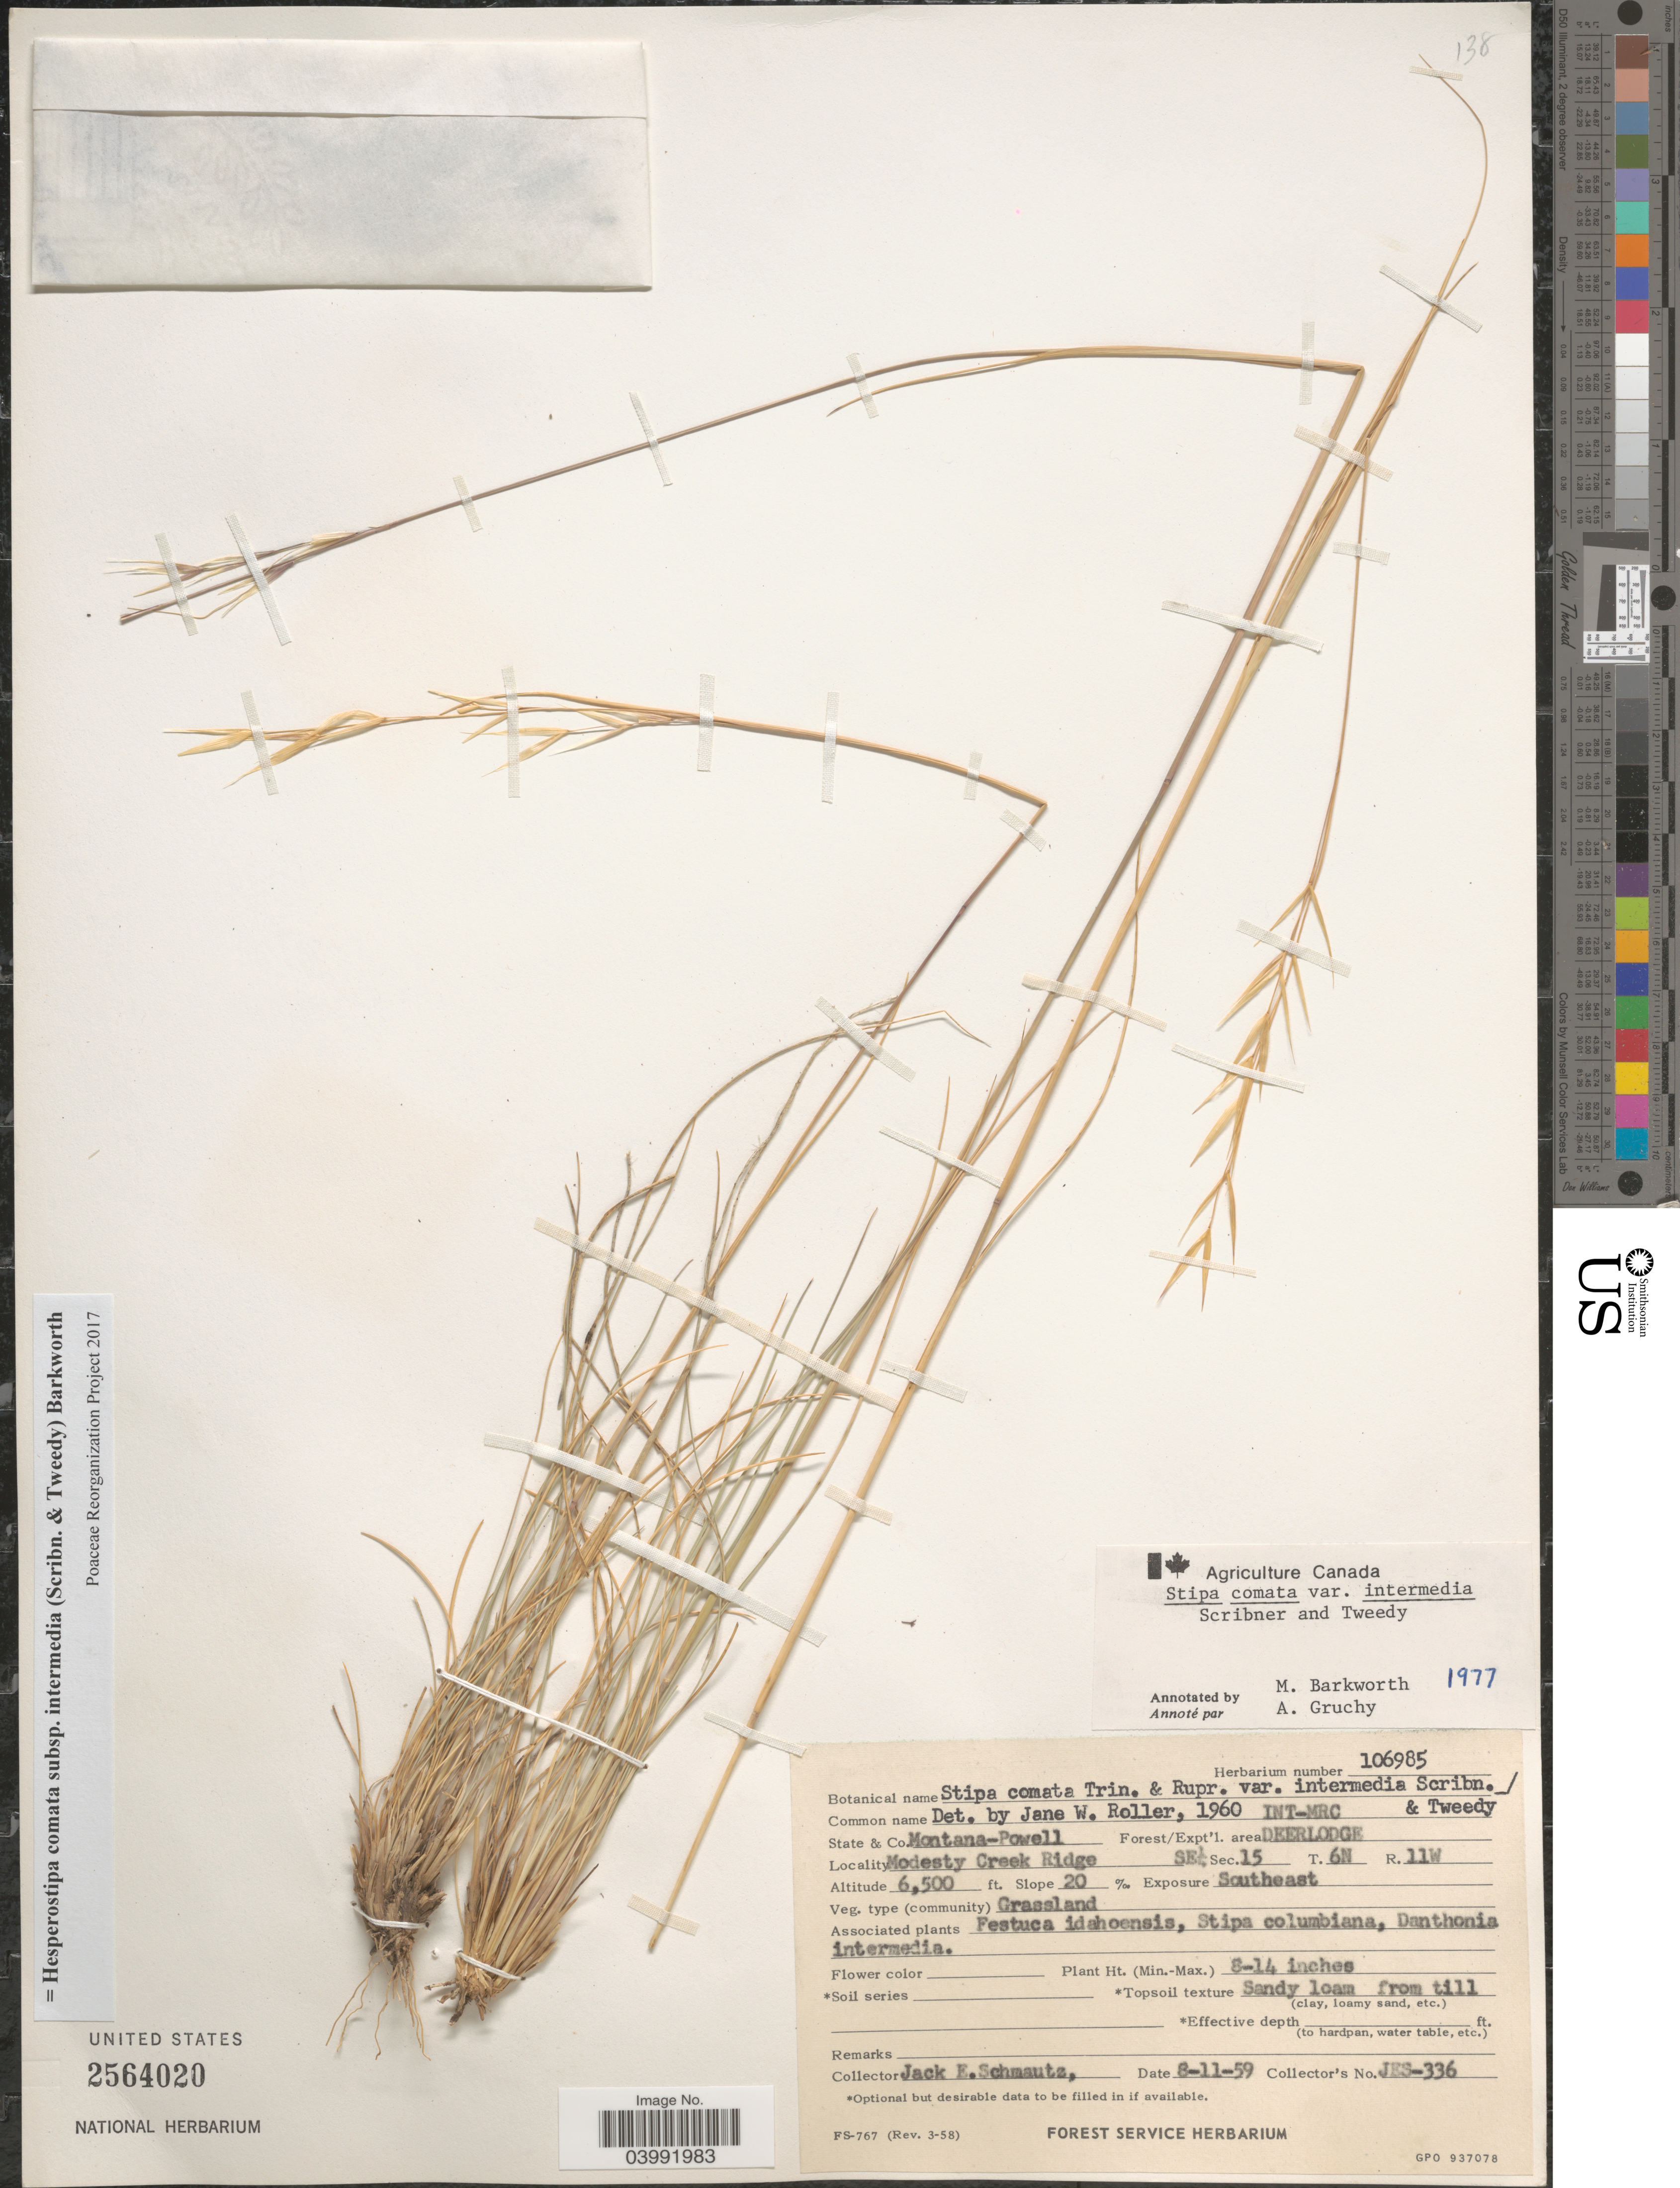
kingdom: Plantae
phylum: Tracheophyta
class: Liliopsida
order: Poales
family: Poaceae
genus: Hesperostipa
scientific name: Hesperostipa comata subsp. intermedia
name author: (Scribn. & Tweedy) Barkworth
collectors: J. Schmautz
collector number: JES-336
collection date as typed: Transcribed d/m/y: 11/8/59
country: United States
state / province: Montana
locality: Co. Powell. Forest/Expt'l. area Deerlodge. Modesty Creek Ridge SE¼. Sec. 15 T. 6N R. 11W.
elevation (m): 1981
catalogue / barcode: US 2564020